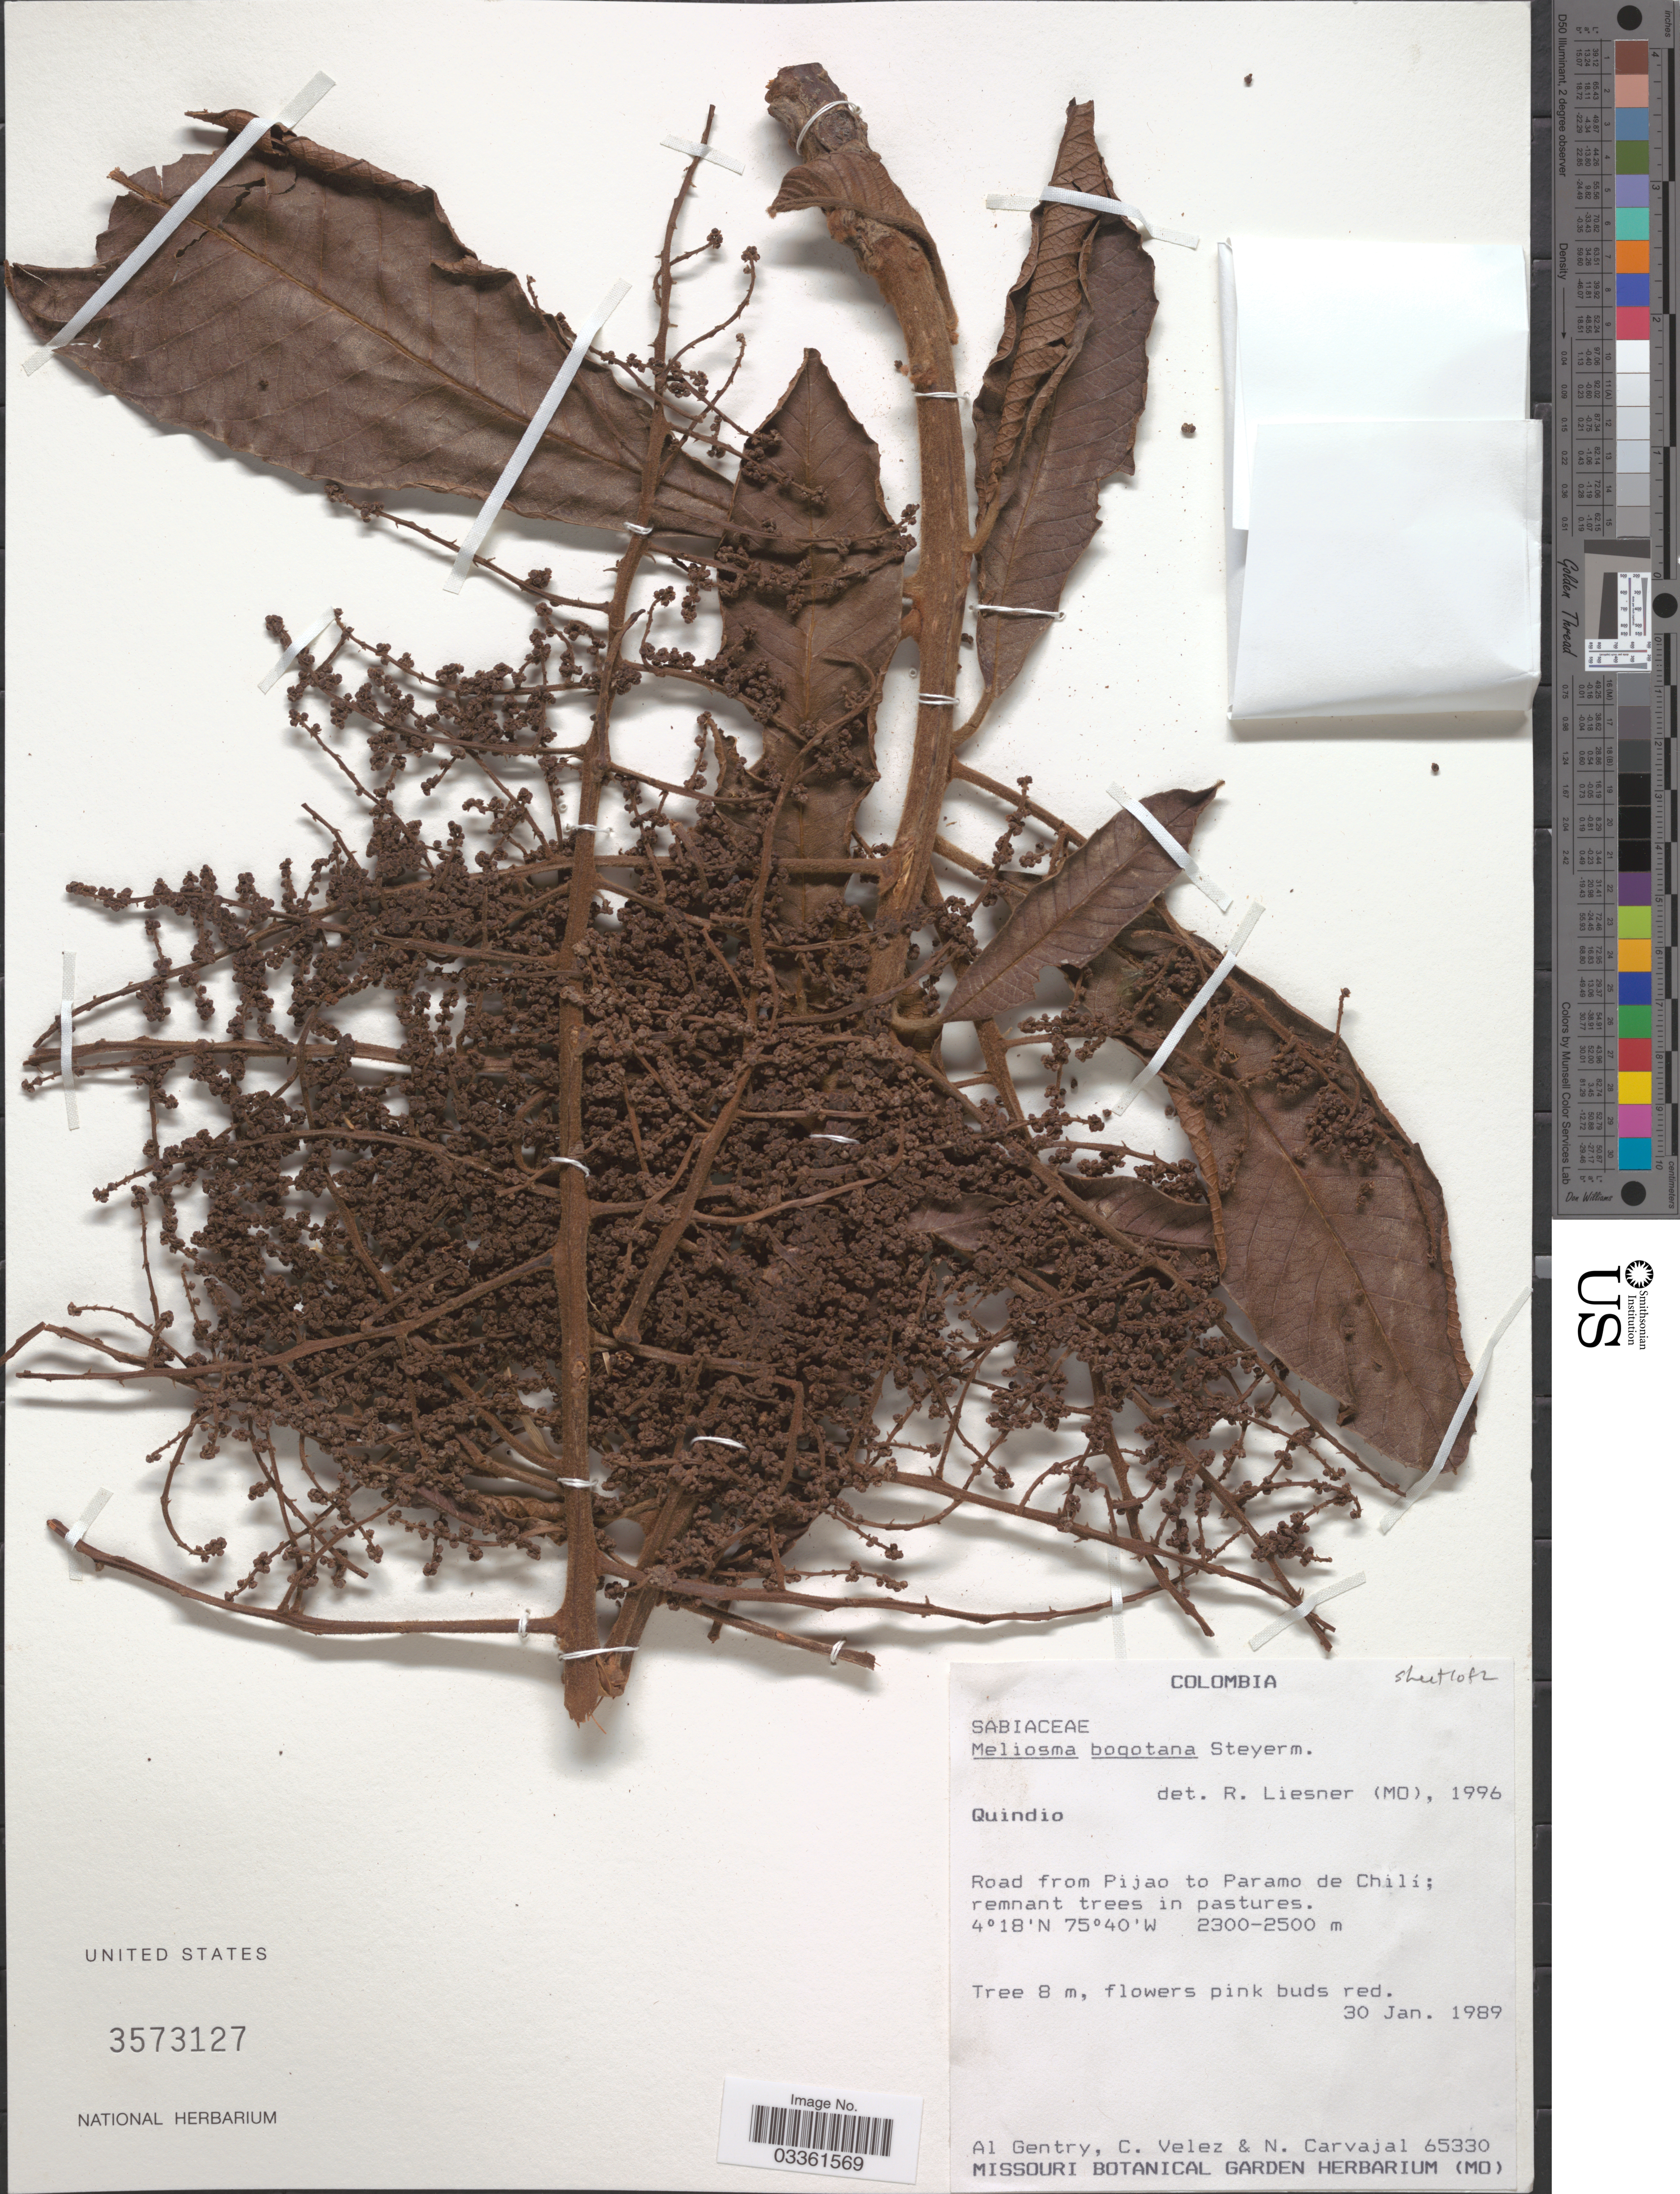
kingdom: Plantae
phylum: Tracheophyta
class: Magnoliopsida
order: Proteales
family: Sabiaceae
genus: Meliosma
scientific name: Meliosma bogotana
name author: Steyerm.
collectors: A. H. Gentry, C. Velez & N. Carvajal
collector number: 65330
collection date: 1989-01-30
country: Colombia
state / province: Quindío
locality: Road from Pijao to Paramo de Chilí.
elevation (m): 2300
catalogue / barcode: US 3573127